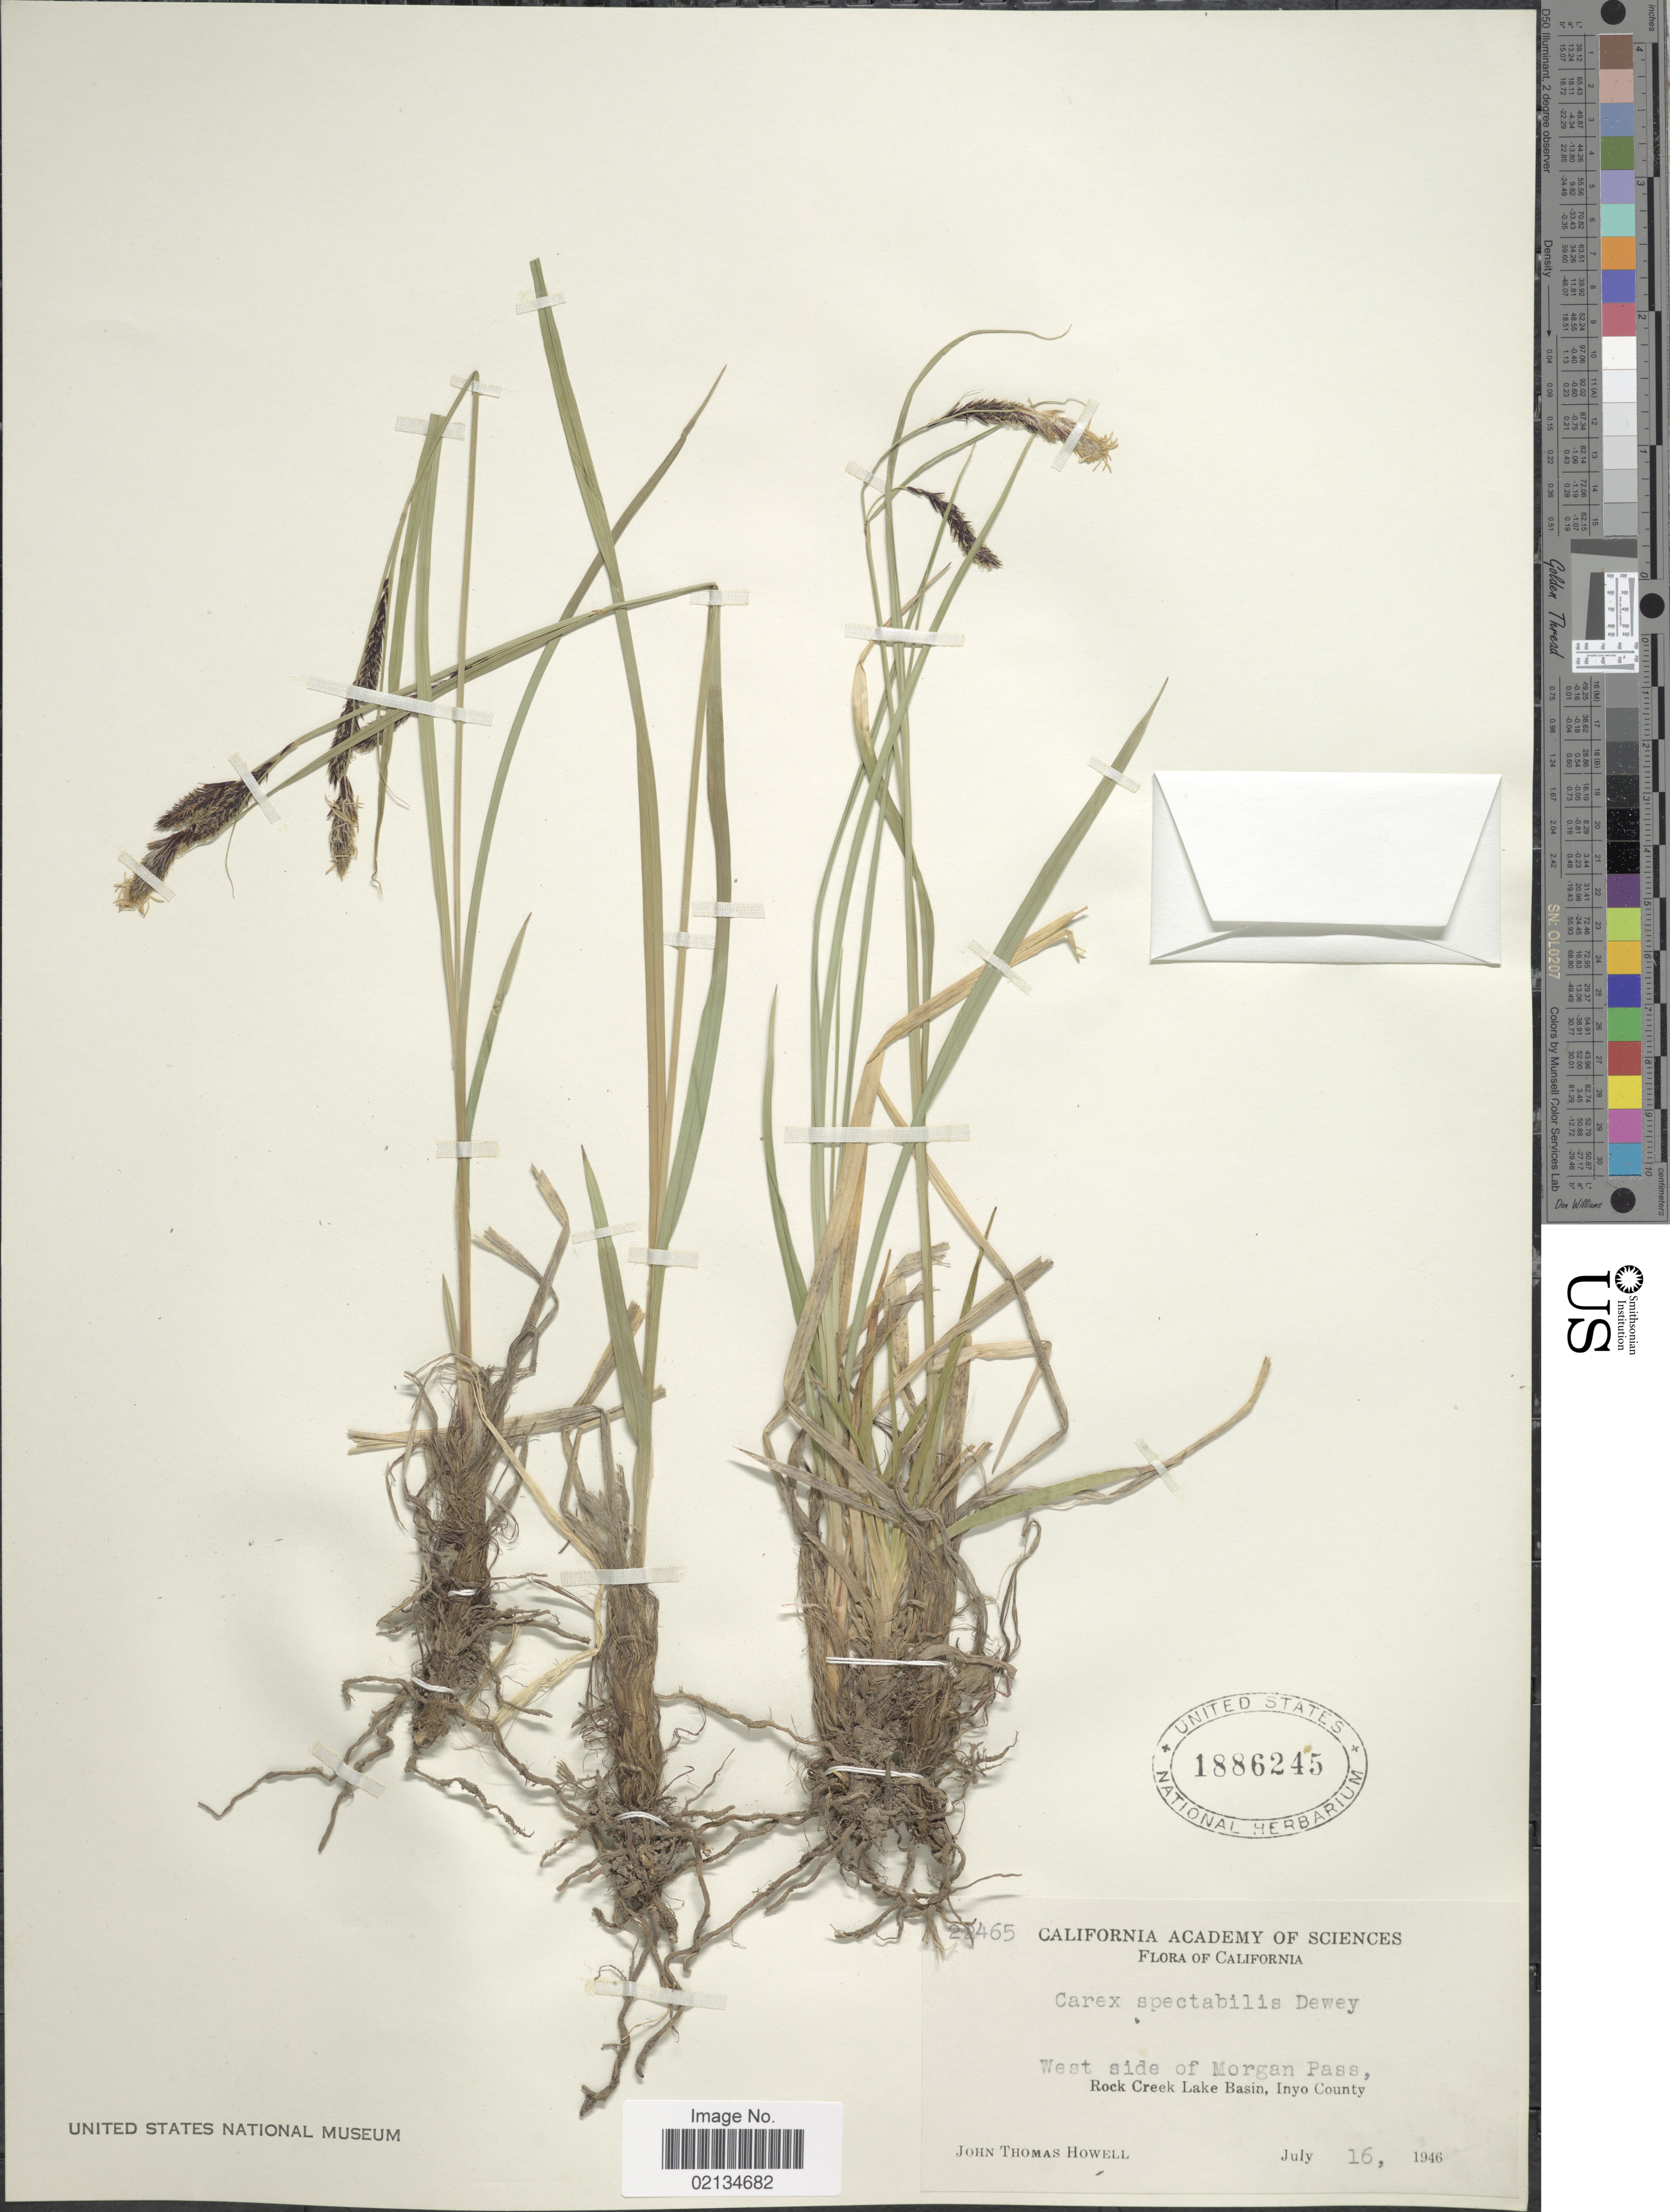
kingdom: Plantae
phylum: Tracheophyta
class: Liliopsida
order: Poales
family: Cyperaceae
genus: Carex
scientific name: Carex spectabilis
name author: Dewey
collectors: J. T. Howell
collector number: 22465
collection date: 1946-07-16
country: United States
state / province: California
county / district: Inyo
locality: West side of Morgan Pass, Rock Creek Lake Basin, Inyo County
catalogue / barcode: US 1886245